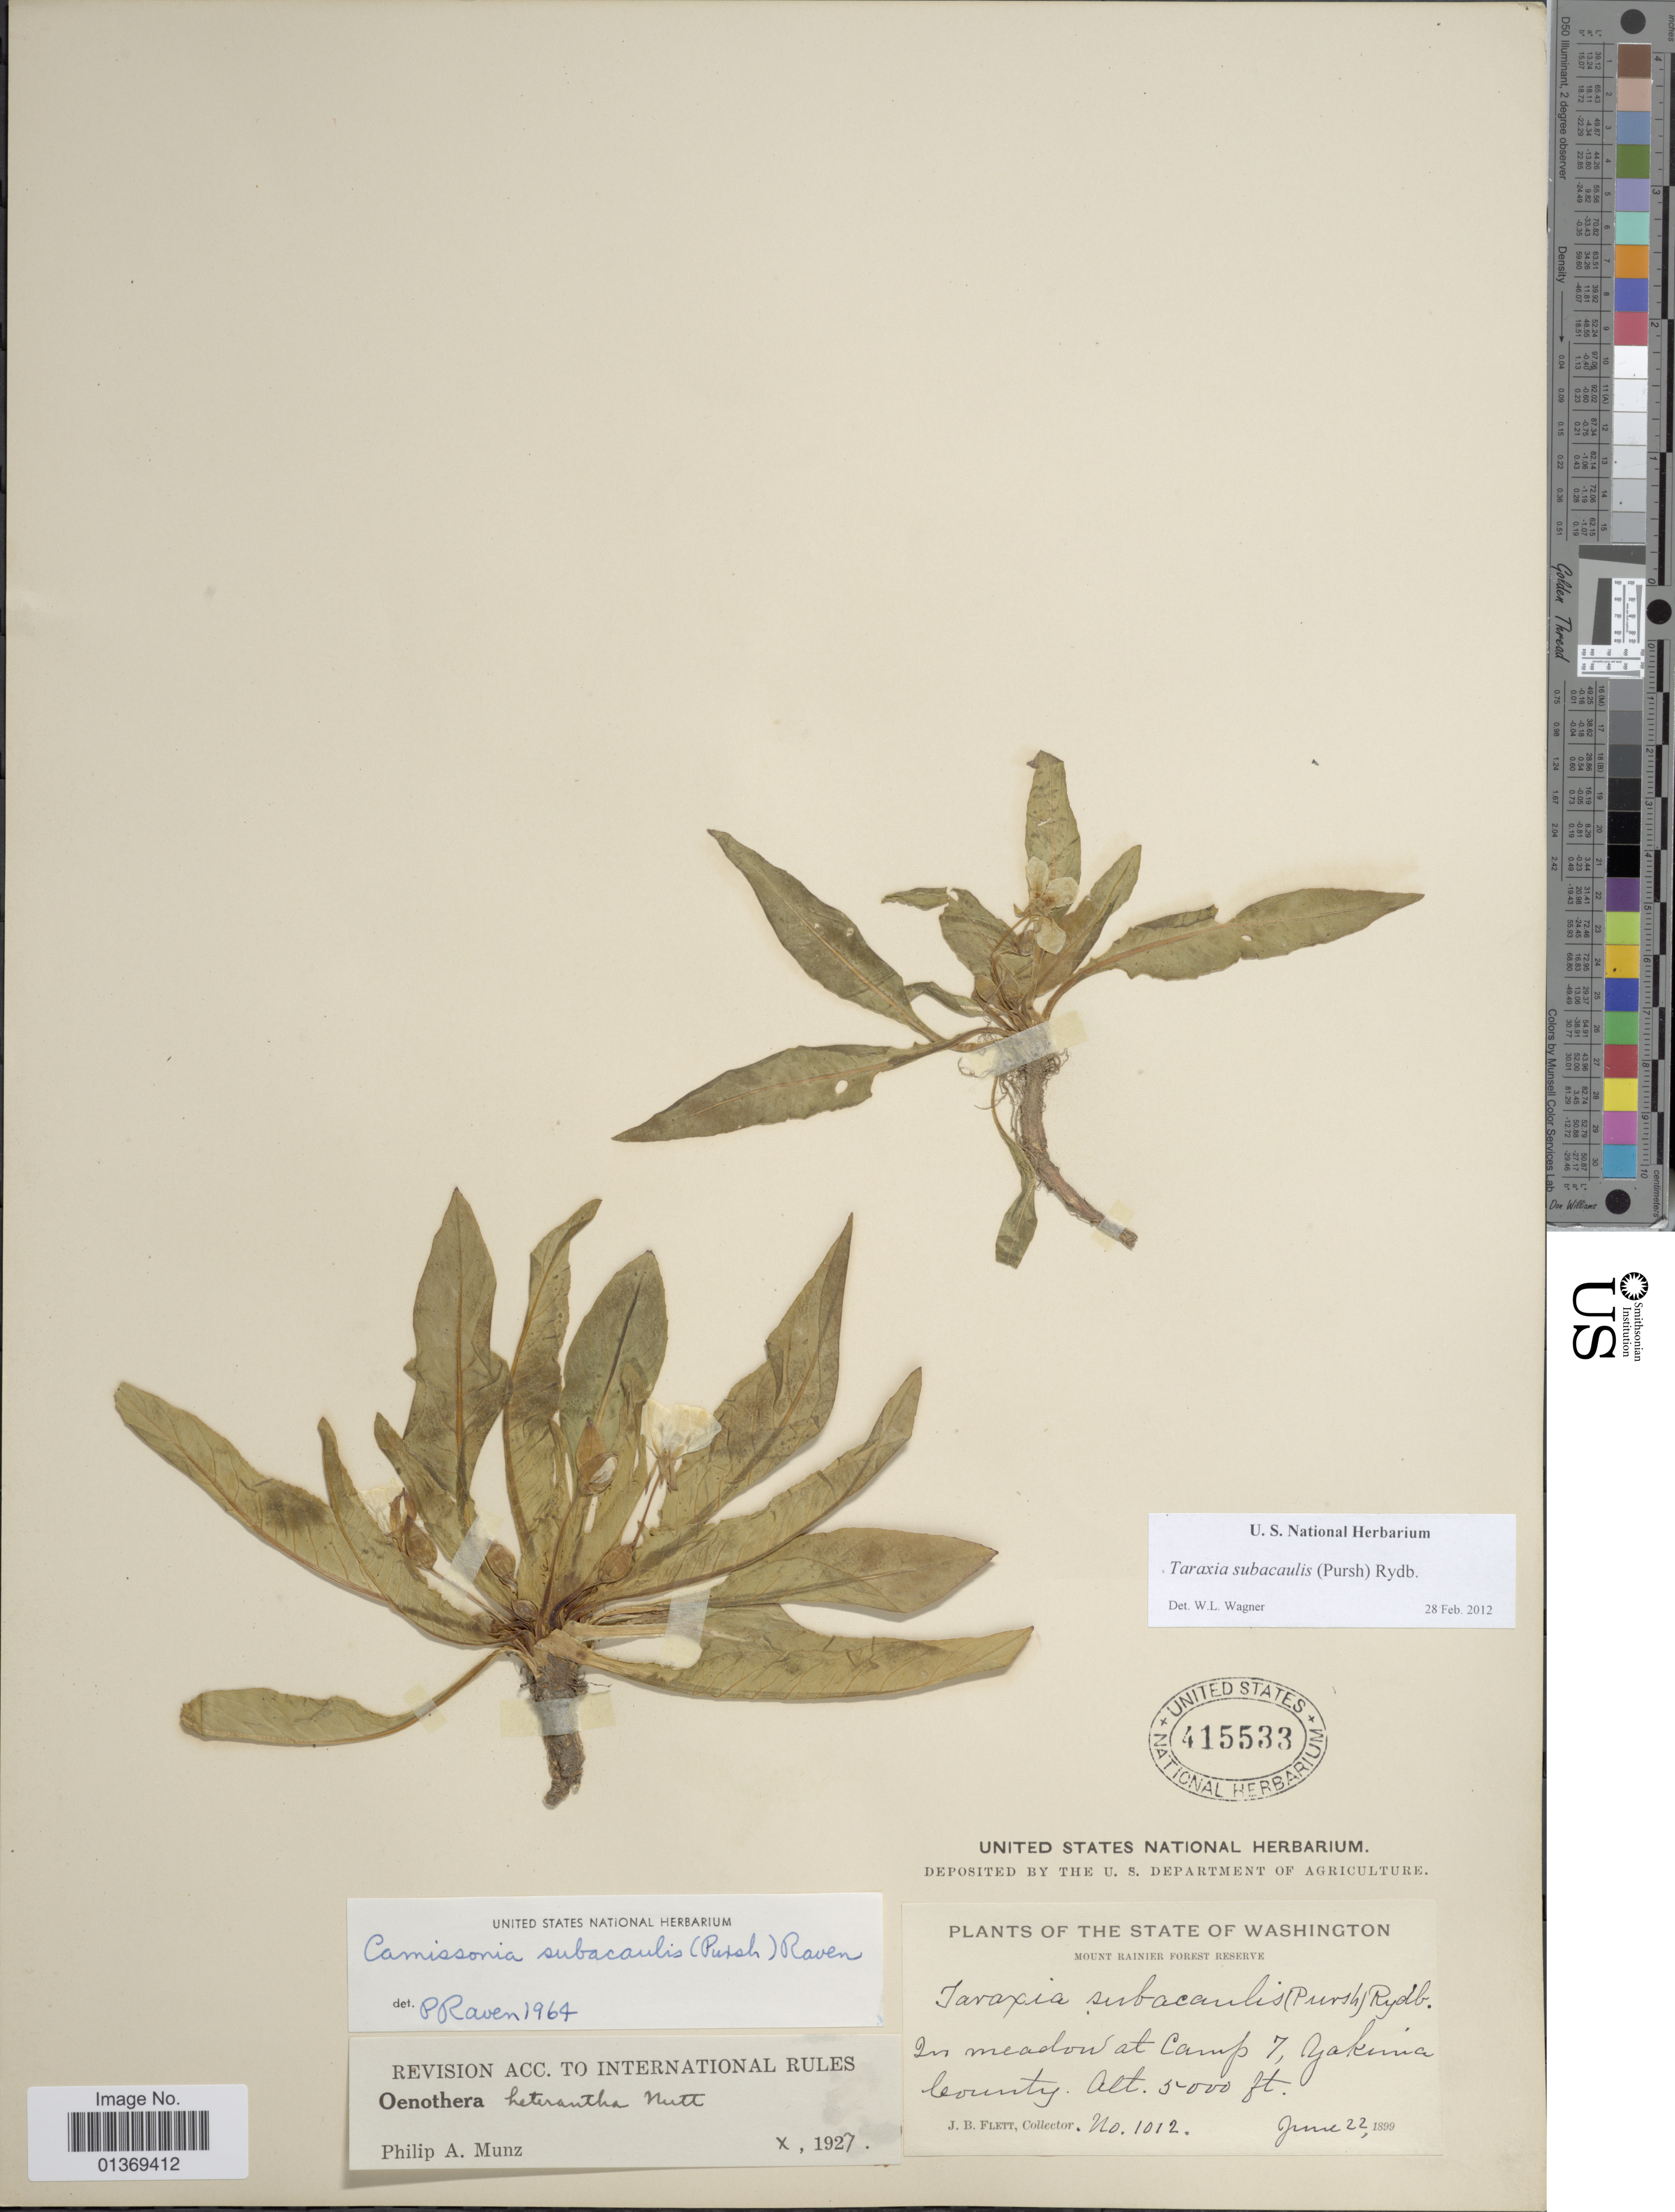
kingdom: Plantae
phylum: Tracheophyta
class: Magnoliopsida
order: Myrtales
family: Onagraceae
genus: Taraxia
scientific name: Taraxia subacaulis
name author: (Pursh) Rydb.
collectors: J. Flett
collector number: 1012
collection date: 1899-06-22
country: United States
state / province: Washington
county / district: Yakima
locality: Mount Rainier Forest Reserve, in meadow at Camp 7, Yakima County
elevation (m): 1524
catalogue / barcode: US 415533